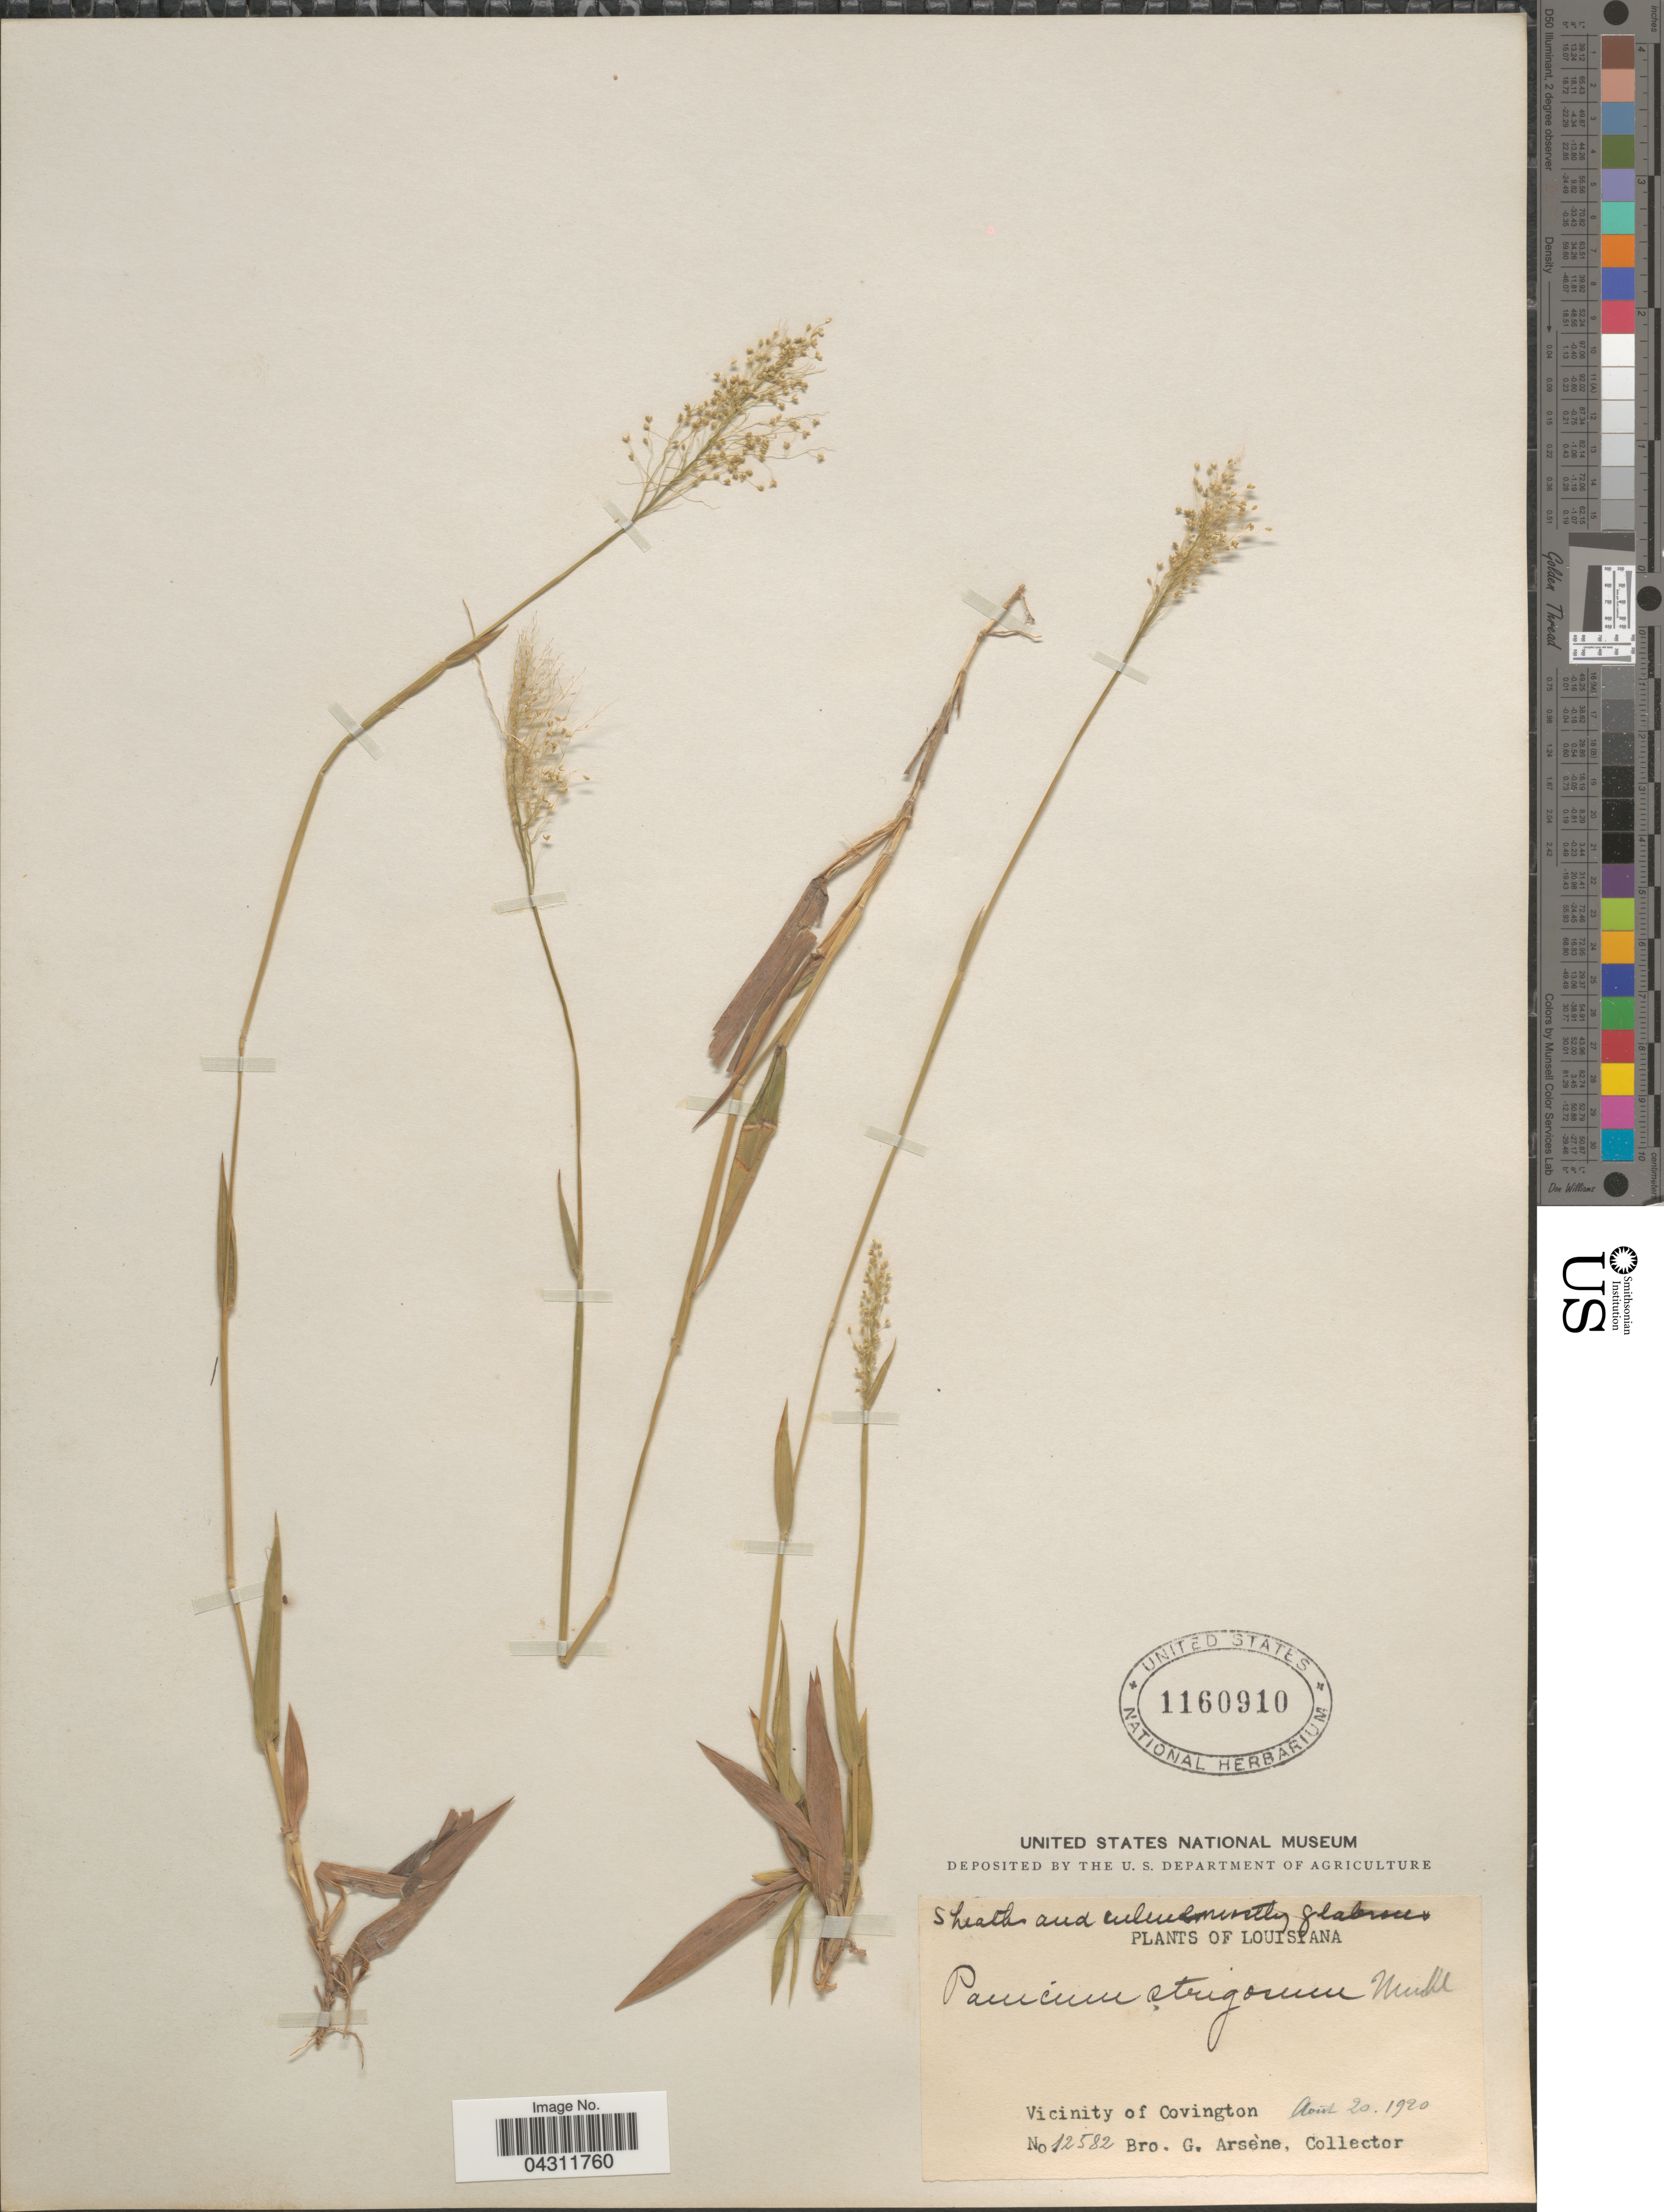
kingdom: Plantae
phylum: Tracheophyta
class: Liliopsida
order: Poales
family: Poaceae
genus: Dichanthelium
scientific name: Dichanthelium strigosum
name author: (Muhl. ex Elliott) Freckmann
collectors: Bro. G. Arsène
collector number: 12582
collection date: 1920-08-20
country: United States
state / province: Louisiana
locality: Vicinity of Covington.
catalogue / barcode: US 1160910